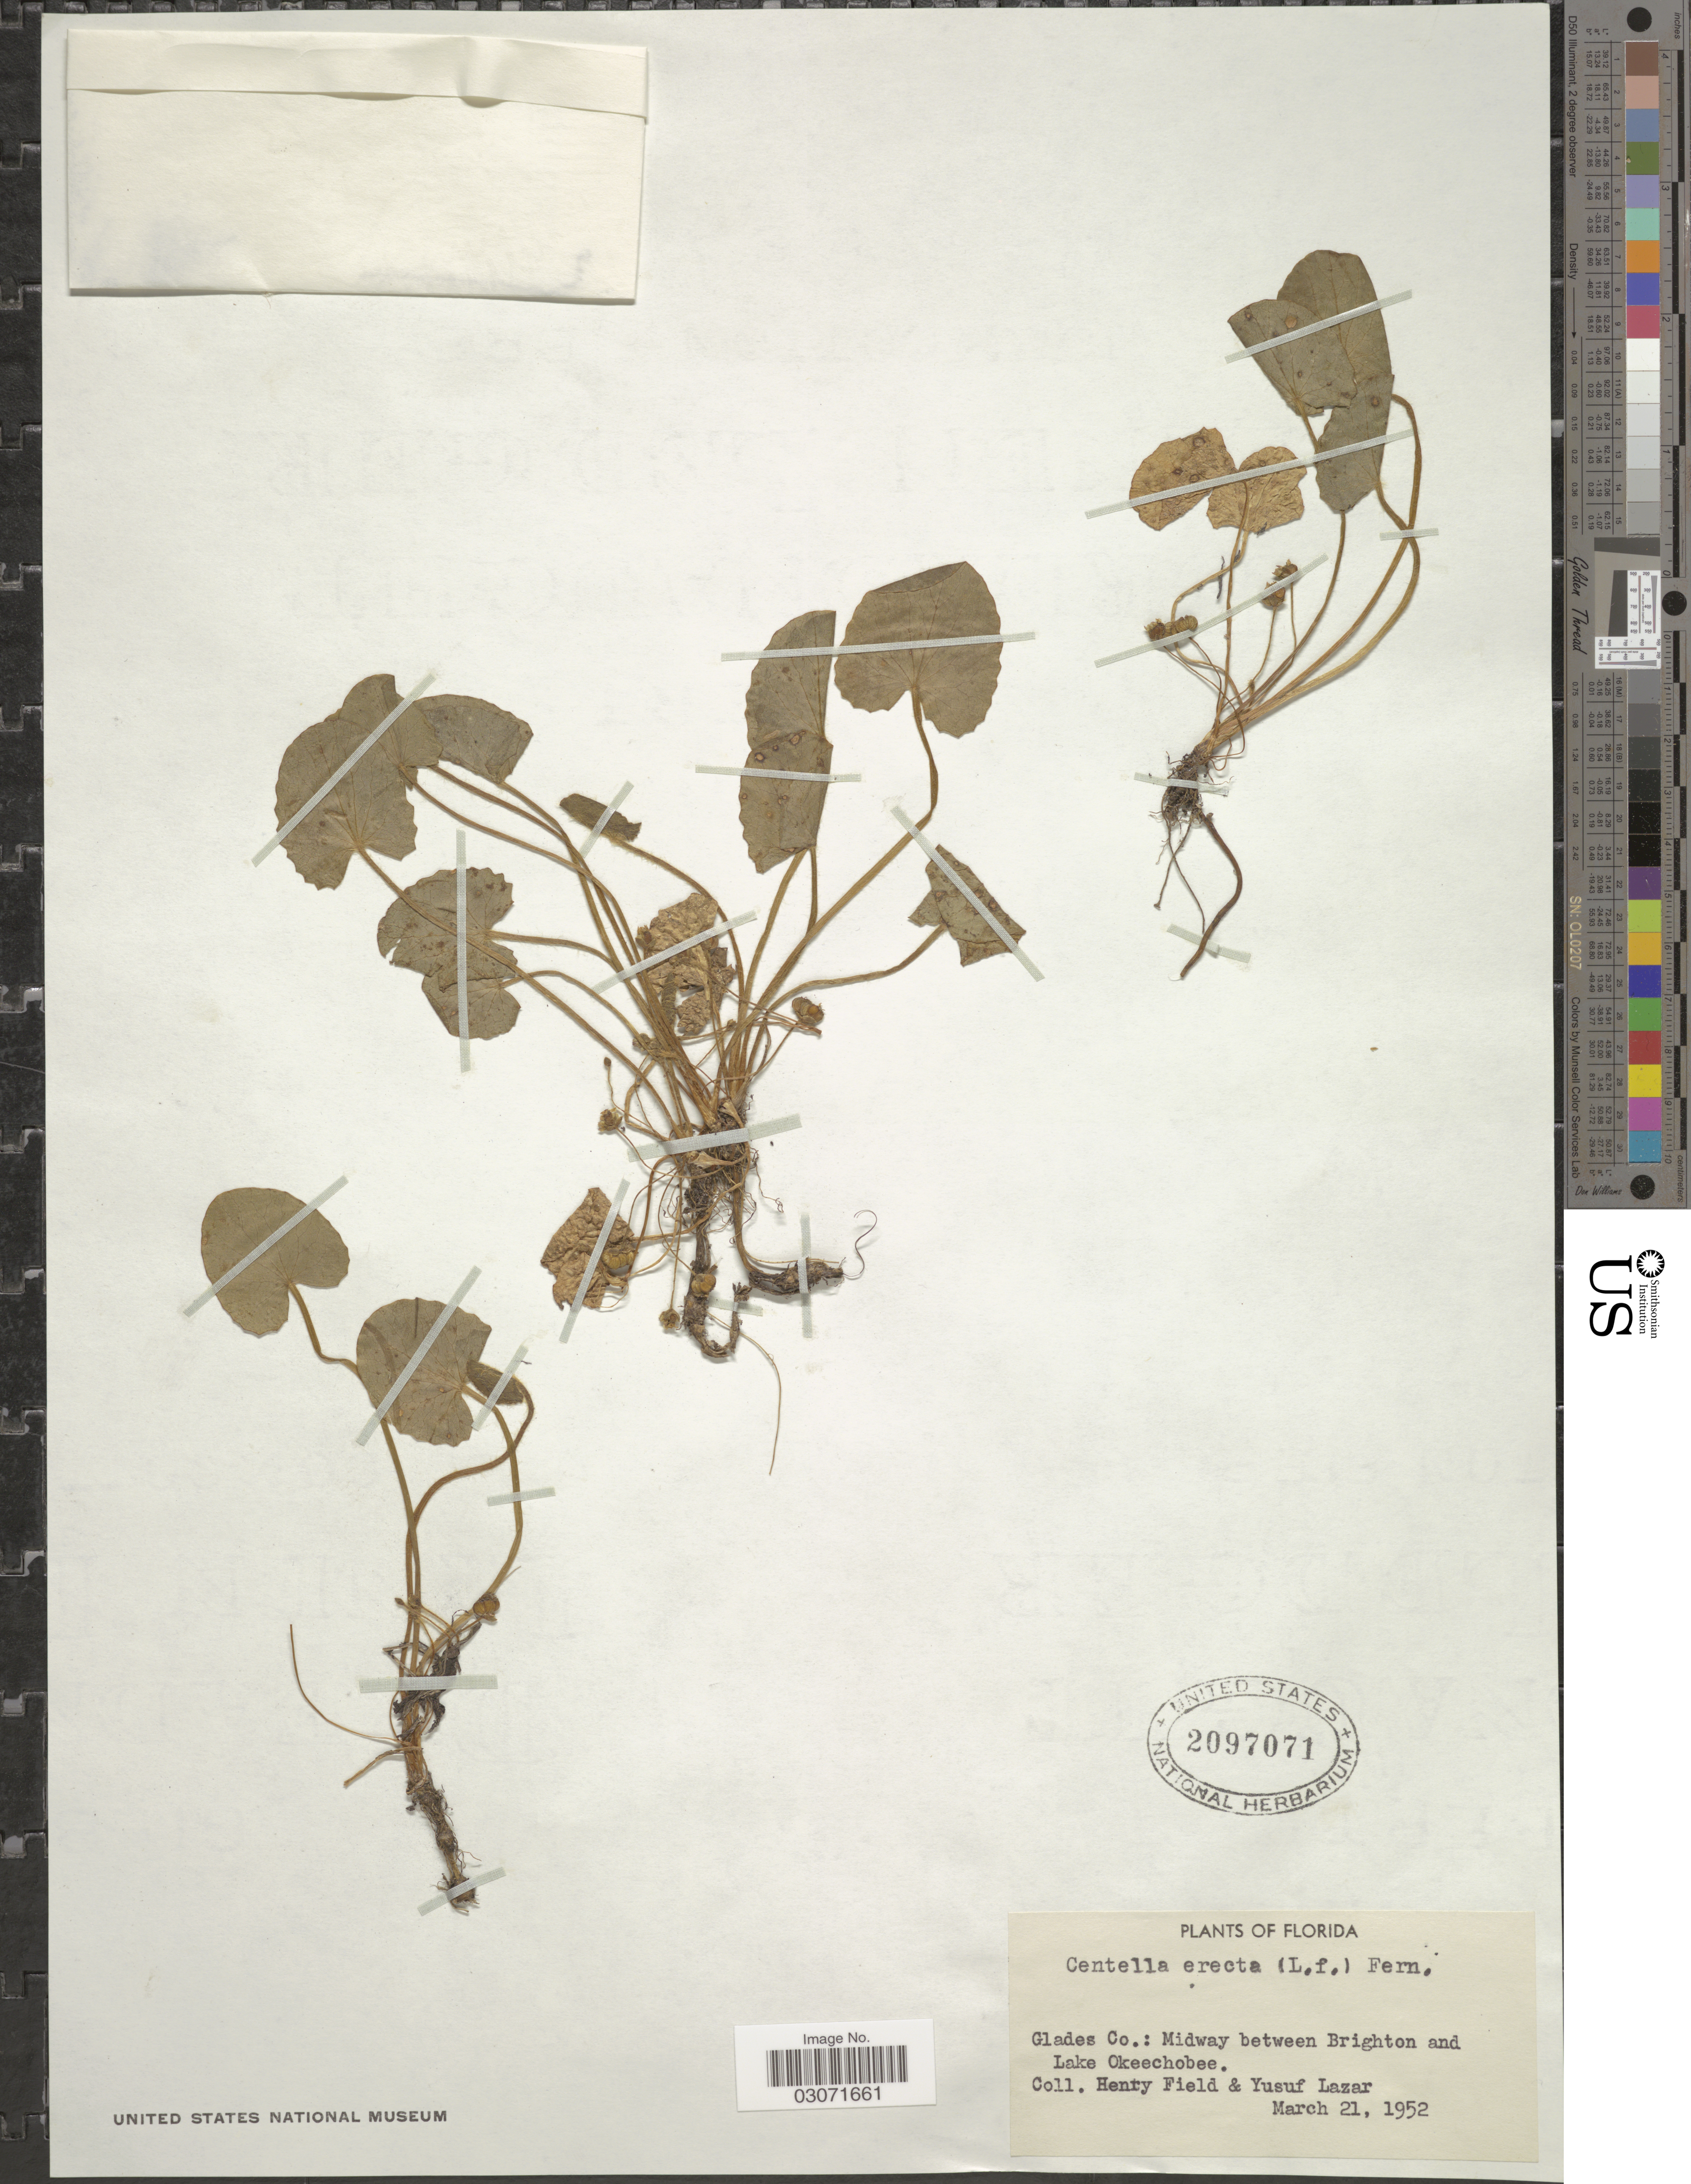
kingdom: Plantae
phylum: Tracheophyta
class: Magnoliopsida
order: Apiales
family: Apiaceae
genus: Centella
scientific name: Centella erecta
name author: (L. f.) Fernald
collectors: H. Field & Y. Lazar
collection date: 1952-03-21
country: United States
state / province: Florida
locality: Glades Co.: Midway between Brighton and Lake Okeechobee.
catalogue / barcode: US 2097071